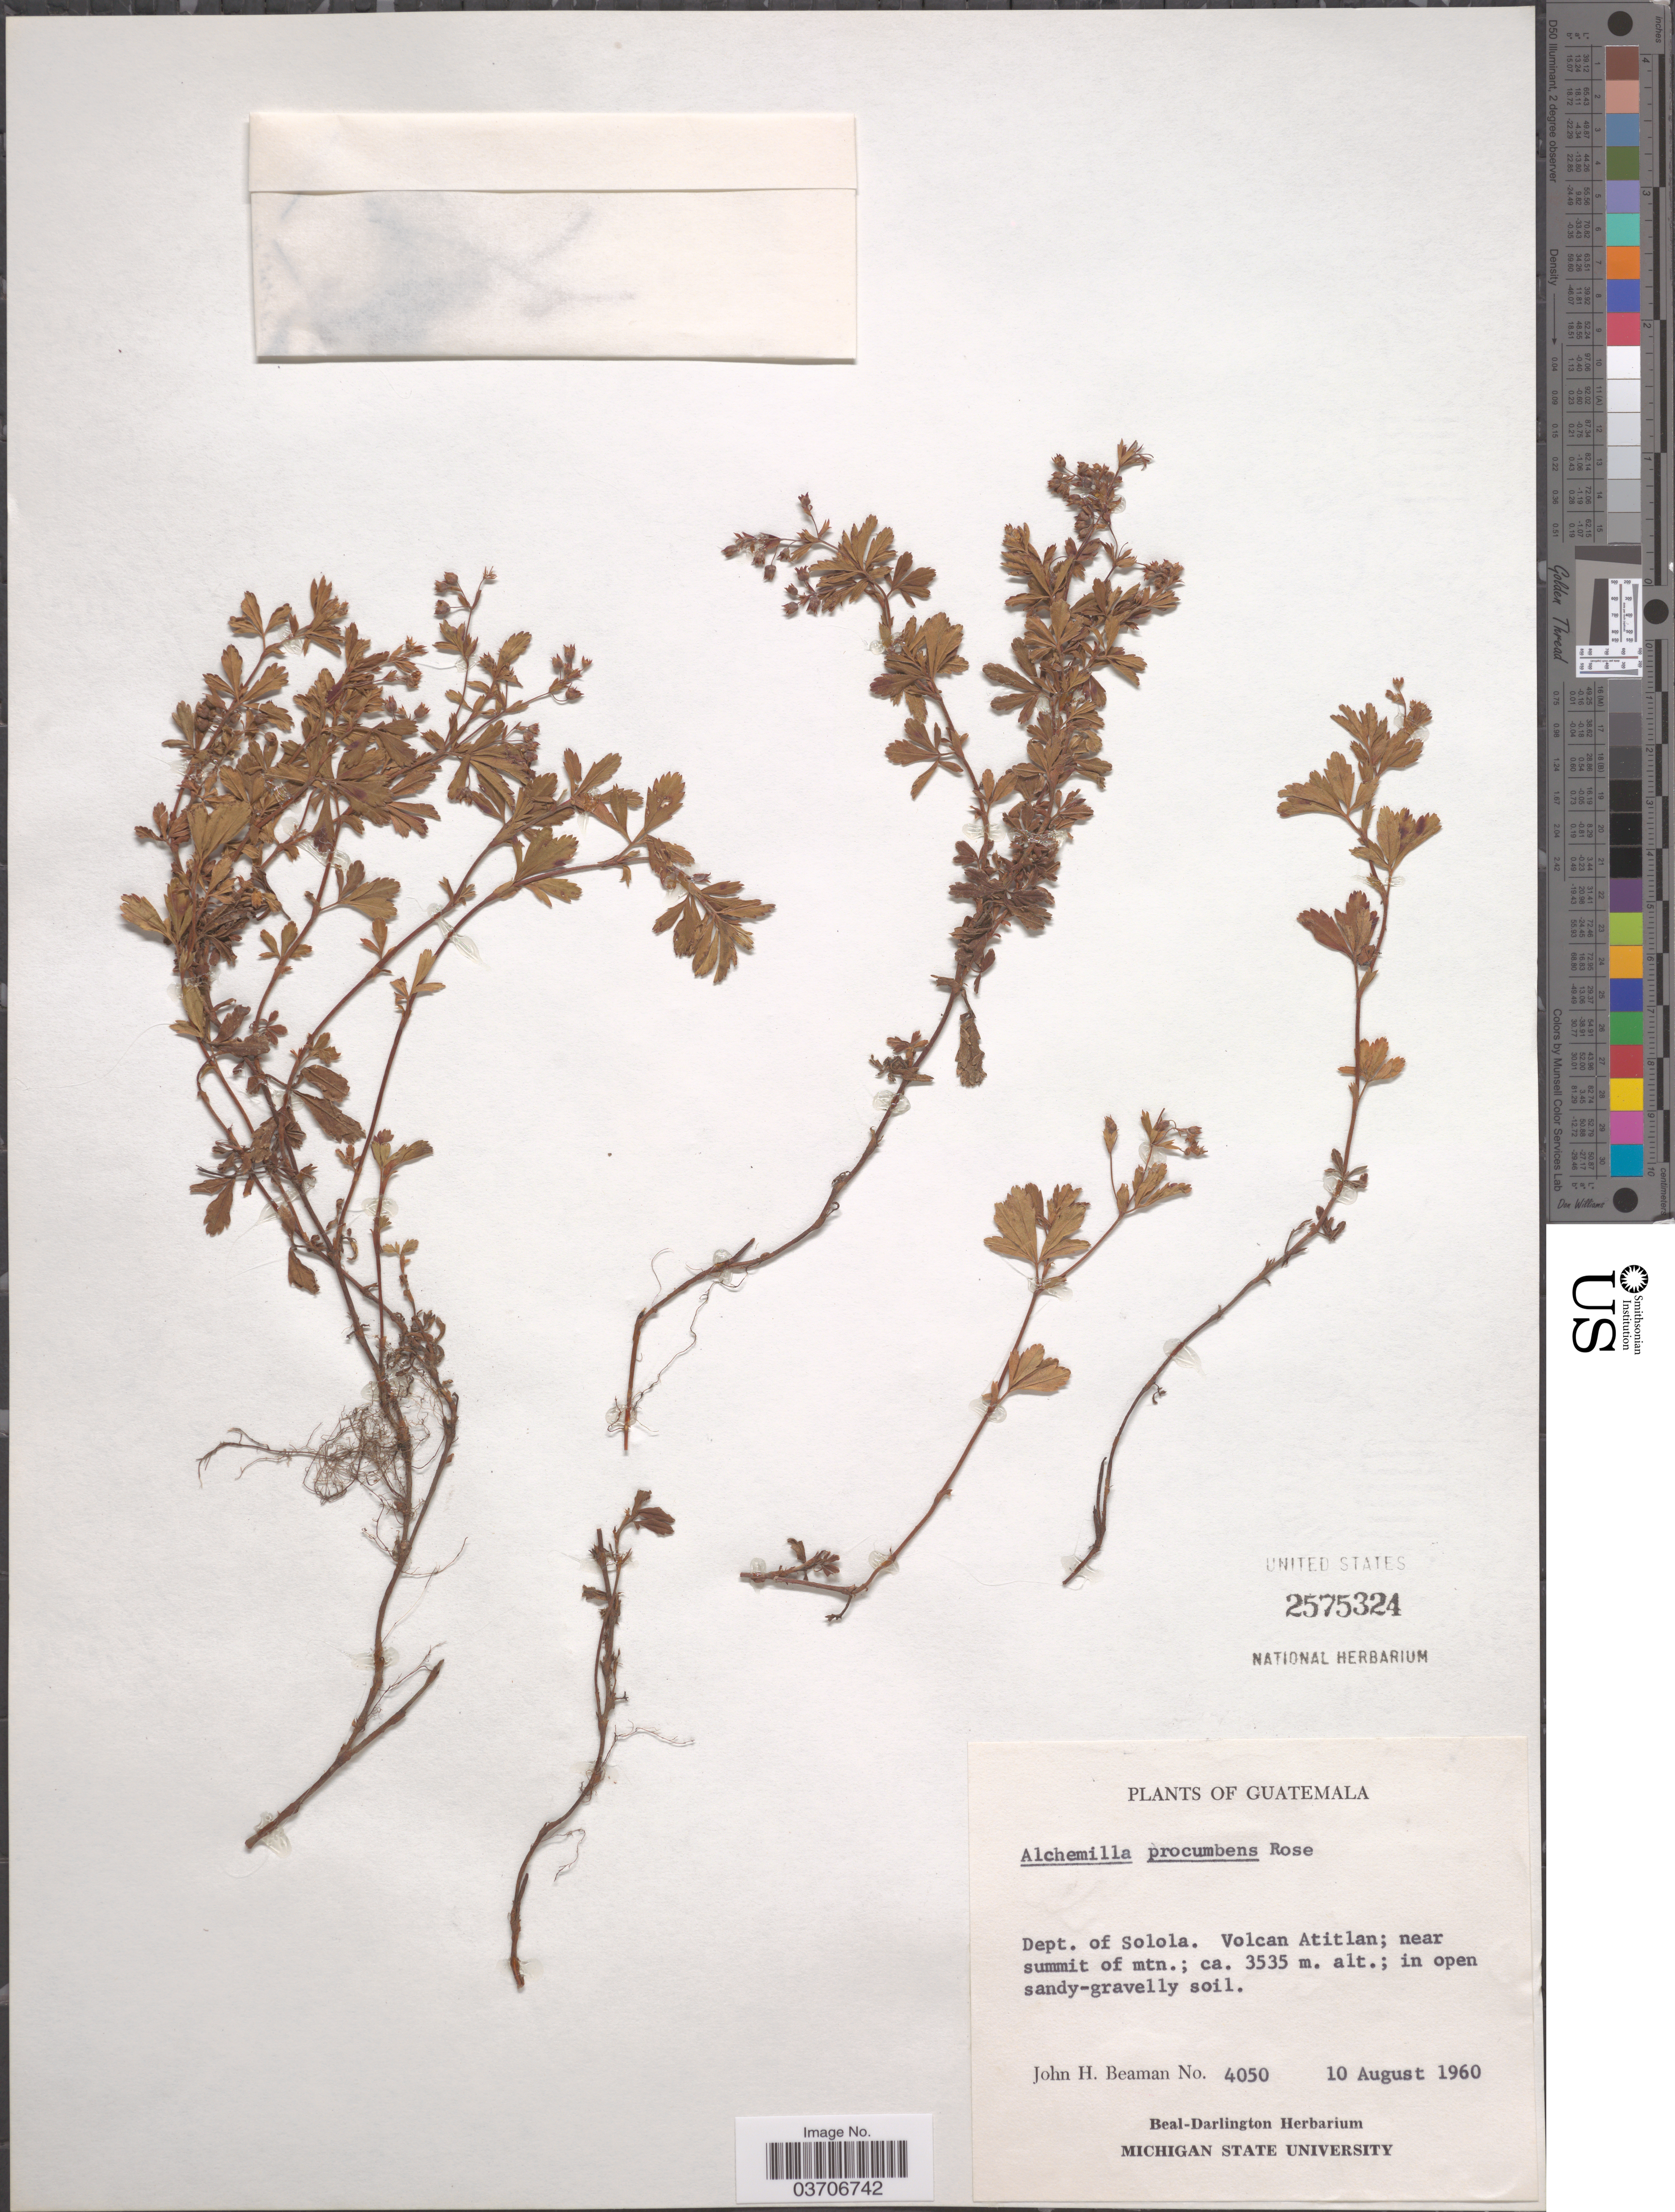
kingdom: Plantae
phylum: Tracheophyta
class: Magnoliopsida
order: Rosales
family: Rosaceae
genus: Lachemilla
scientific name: Lachemilla procumbens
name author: (Rose) Rydb.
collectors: J. H. Beaman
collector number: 4050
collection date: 1960-08-10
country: Guatemala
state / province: Solola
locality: Dept. of Solola. Volcan Atitlan; near summit of mtn.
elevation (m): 3535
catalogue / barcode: US 2575324